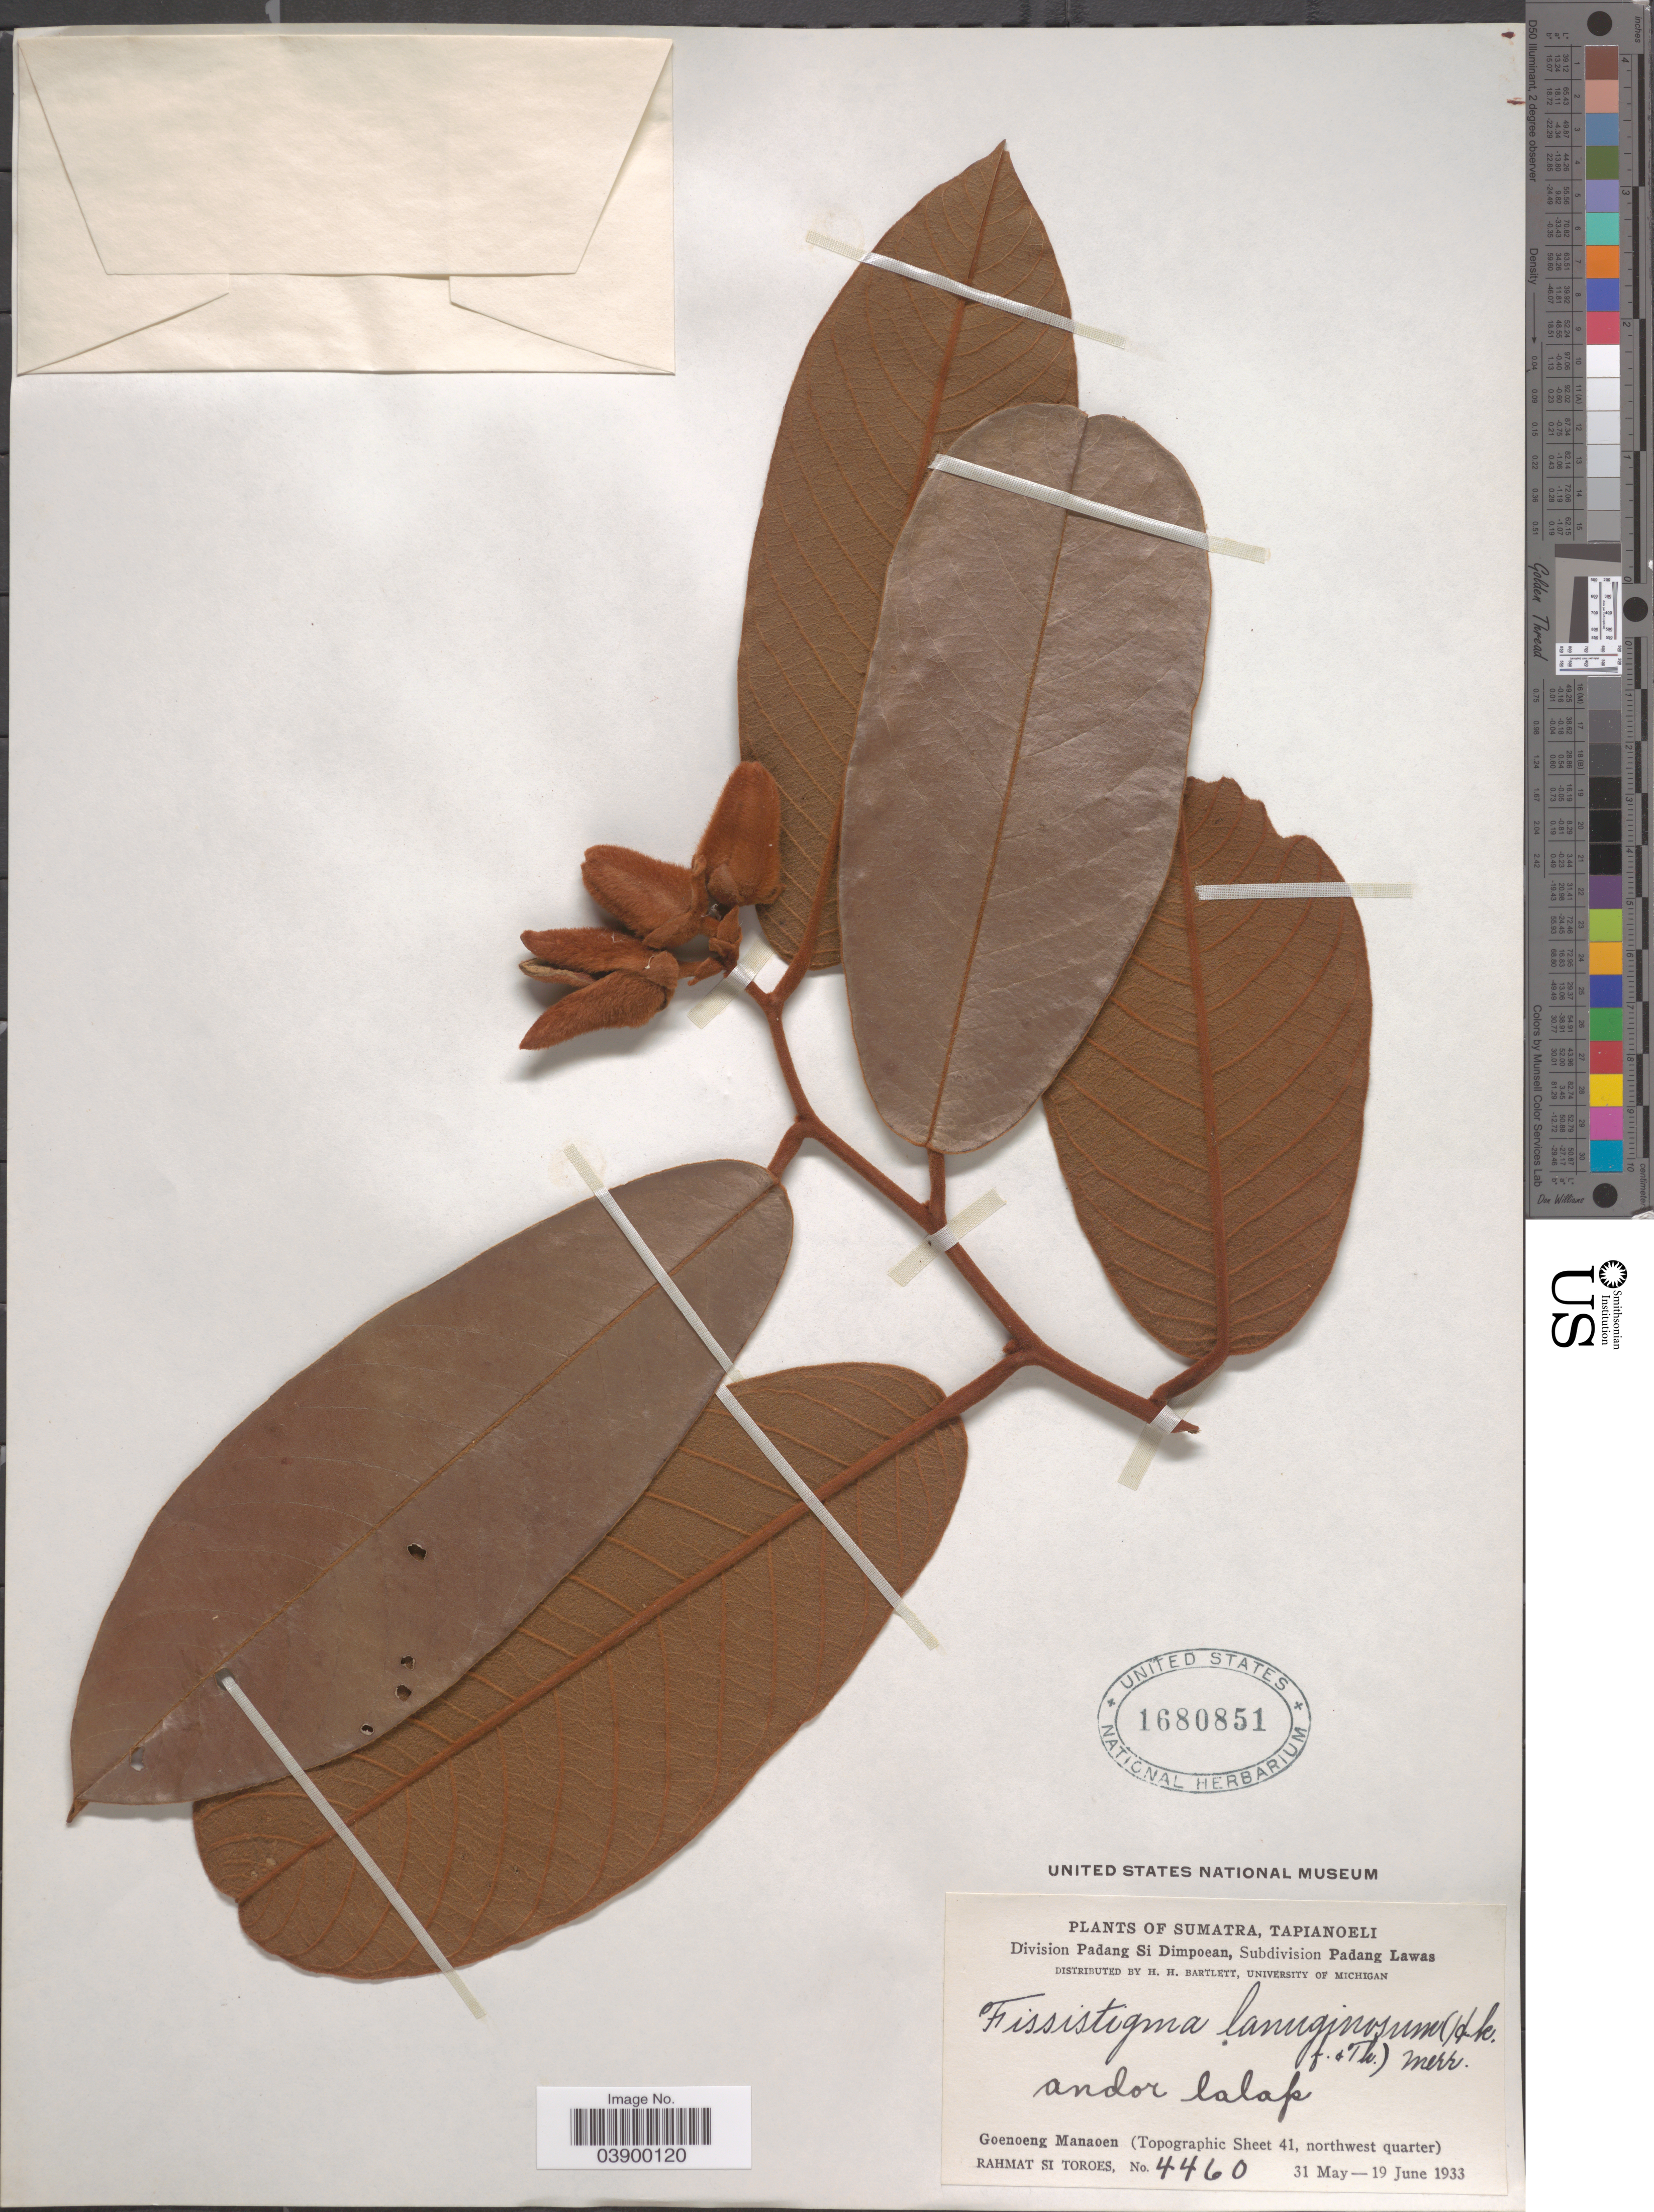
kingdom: Plantae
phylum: Tracheophyta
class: Magnoliopsida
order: Magnoliales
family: Annonaceae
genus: Fissistigma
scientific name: Fissistigma lanuginosum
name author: (Hook. f. & Thomson) Merr.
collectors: Rahmat Si Boeea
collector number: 4460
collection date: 1933-05-31/1933-06-19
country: Indonesia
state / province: Sumatra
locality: Sumatra, Tapianoeli. Division Padang Si Dimpoean, Subdivision Padang Lawas. Goenoeng Manaoen (Topographic Sheet 41, northwest quarter).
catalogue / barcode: US 1680851